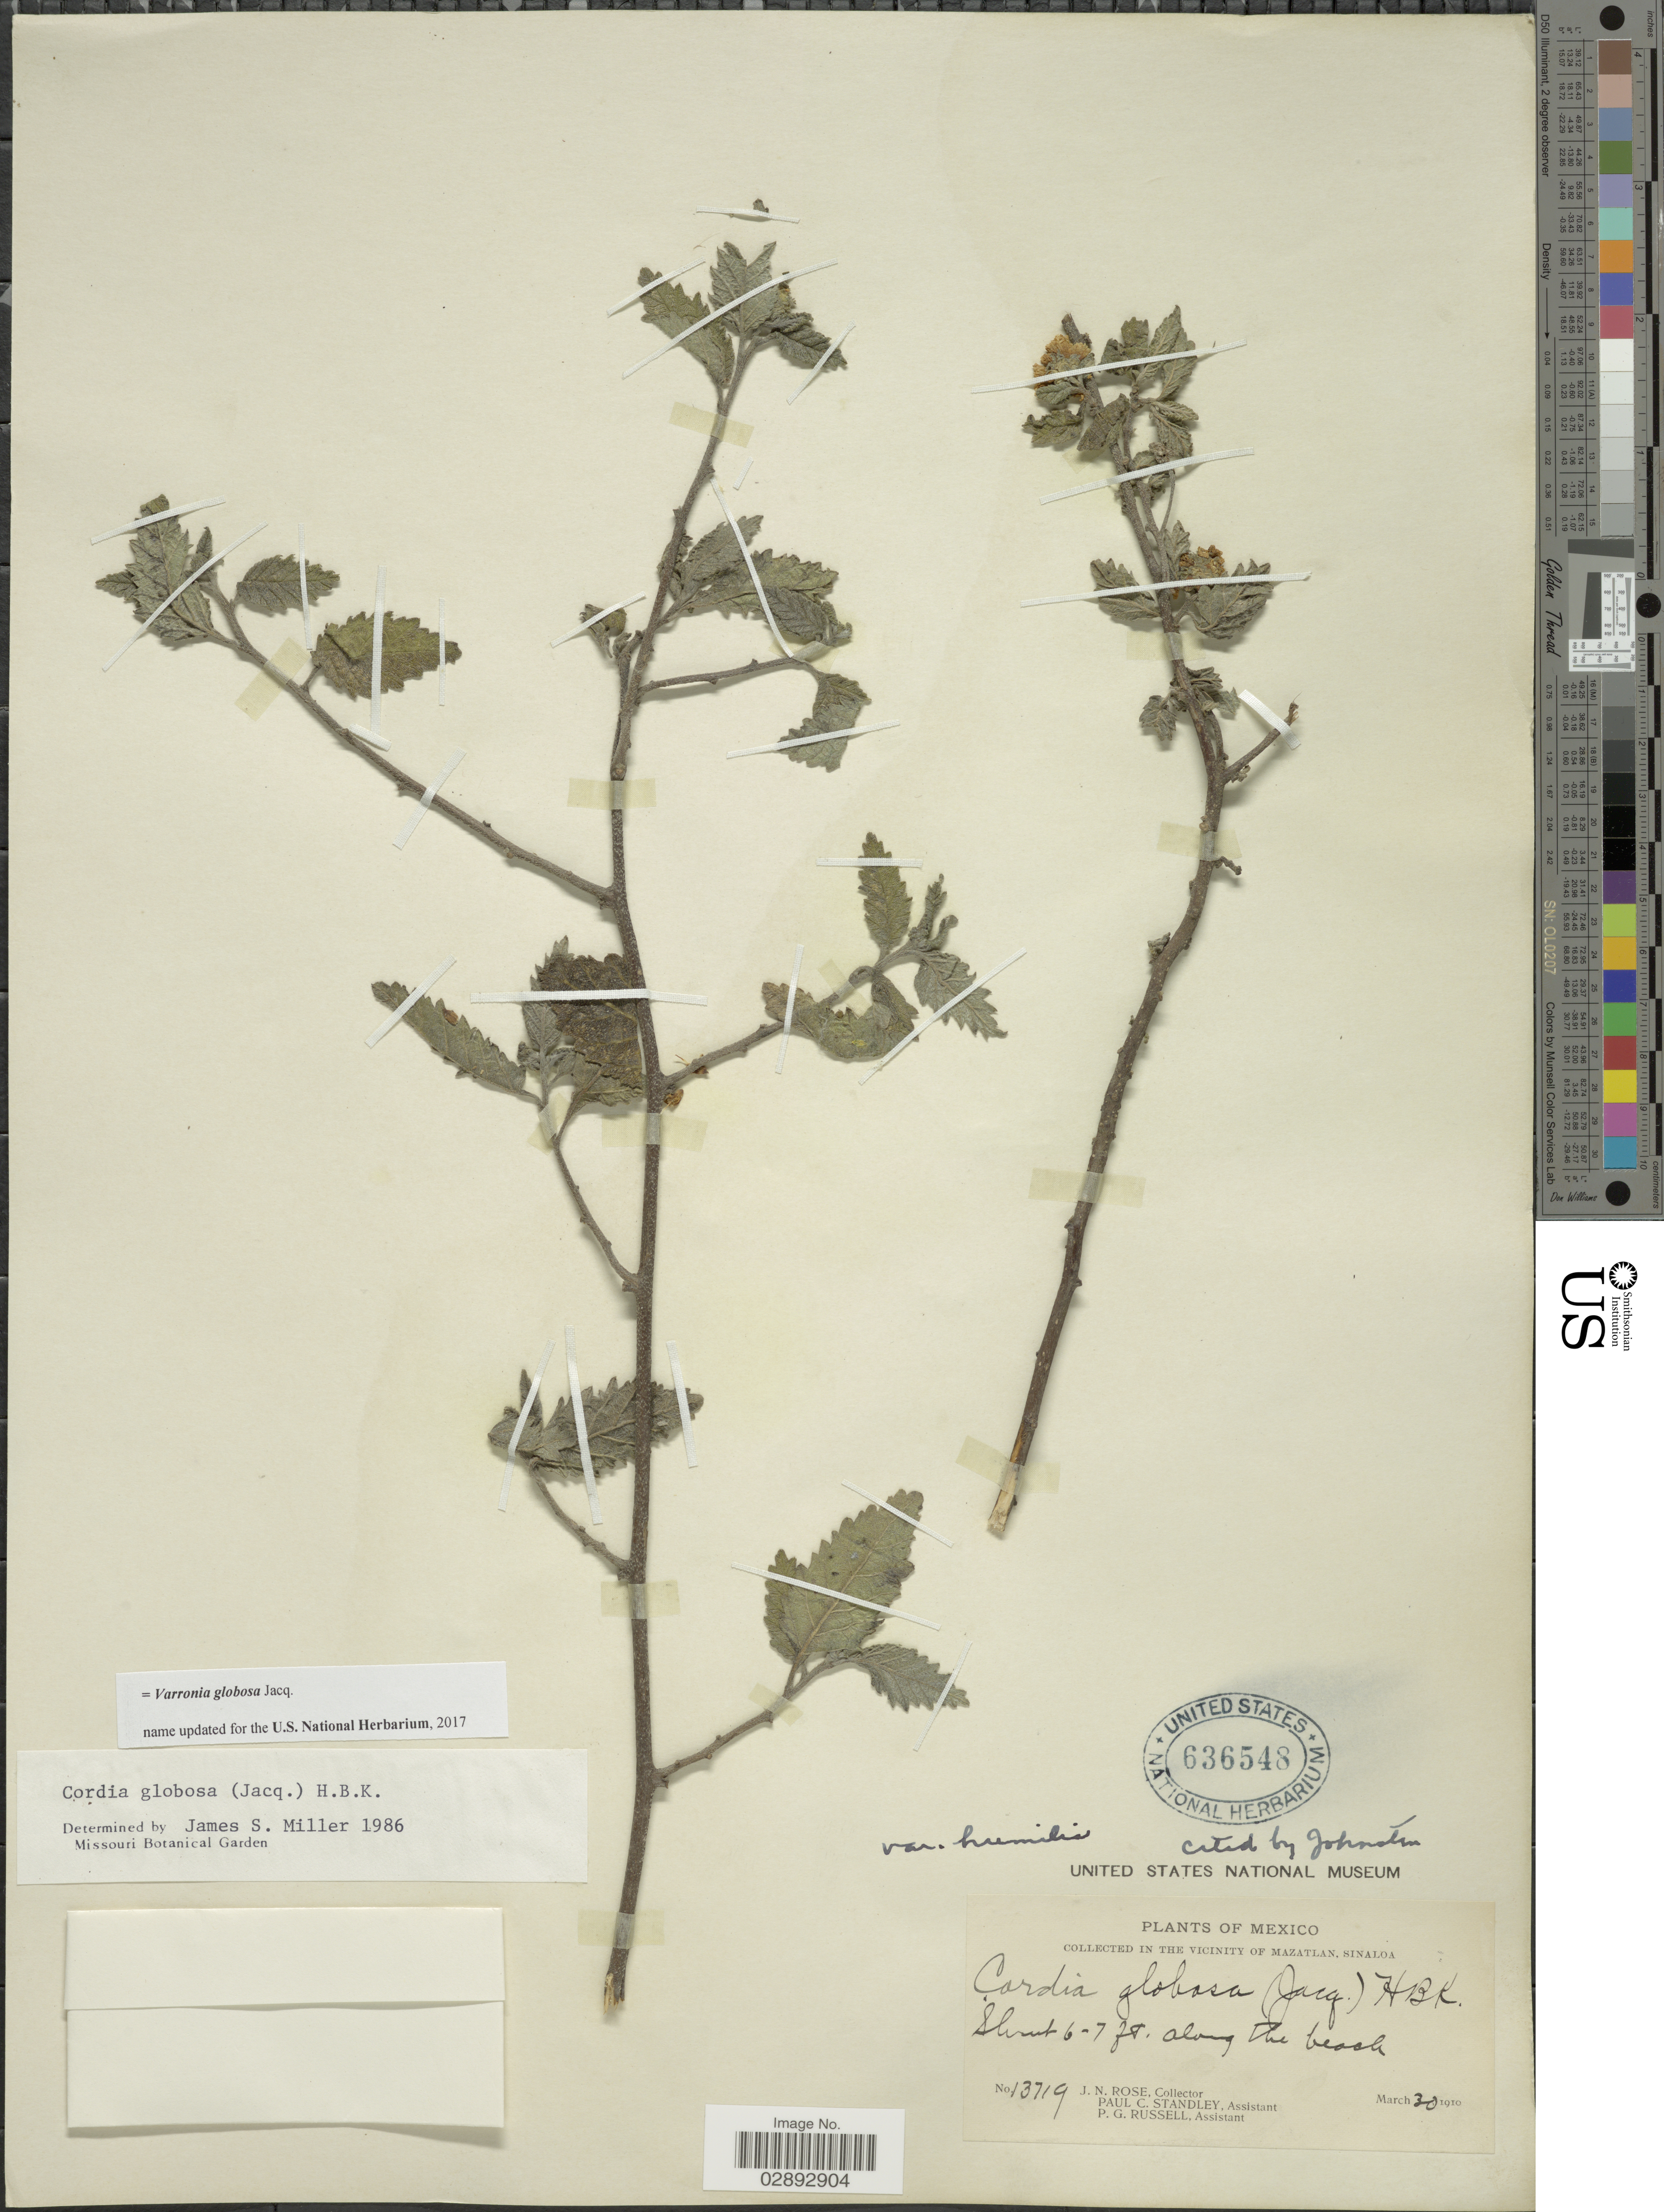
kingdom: Plantae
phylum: Tracheophyta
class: Magnoliopsida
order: Boraginales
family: Cordiaceae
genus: Varronia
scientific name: Varronia globosa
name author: Jacq.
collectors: J. N. Rose, P. C. Standley & P. G. Russell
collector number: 13719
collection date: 1910-03-30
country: Mexico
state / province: Sinaloa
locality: In the Vicinity of Mazatlan, Sinaloa.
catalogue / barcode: US 636548